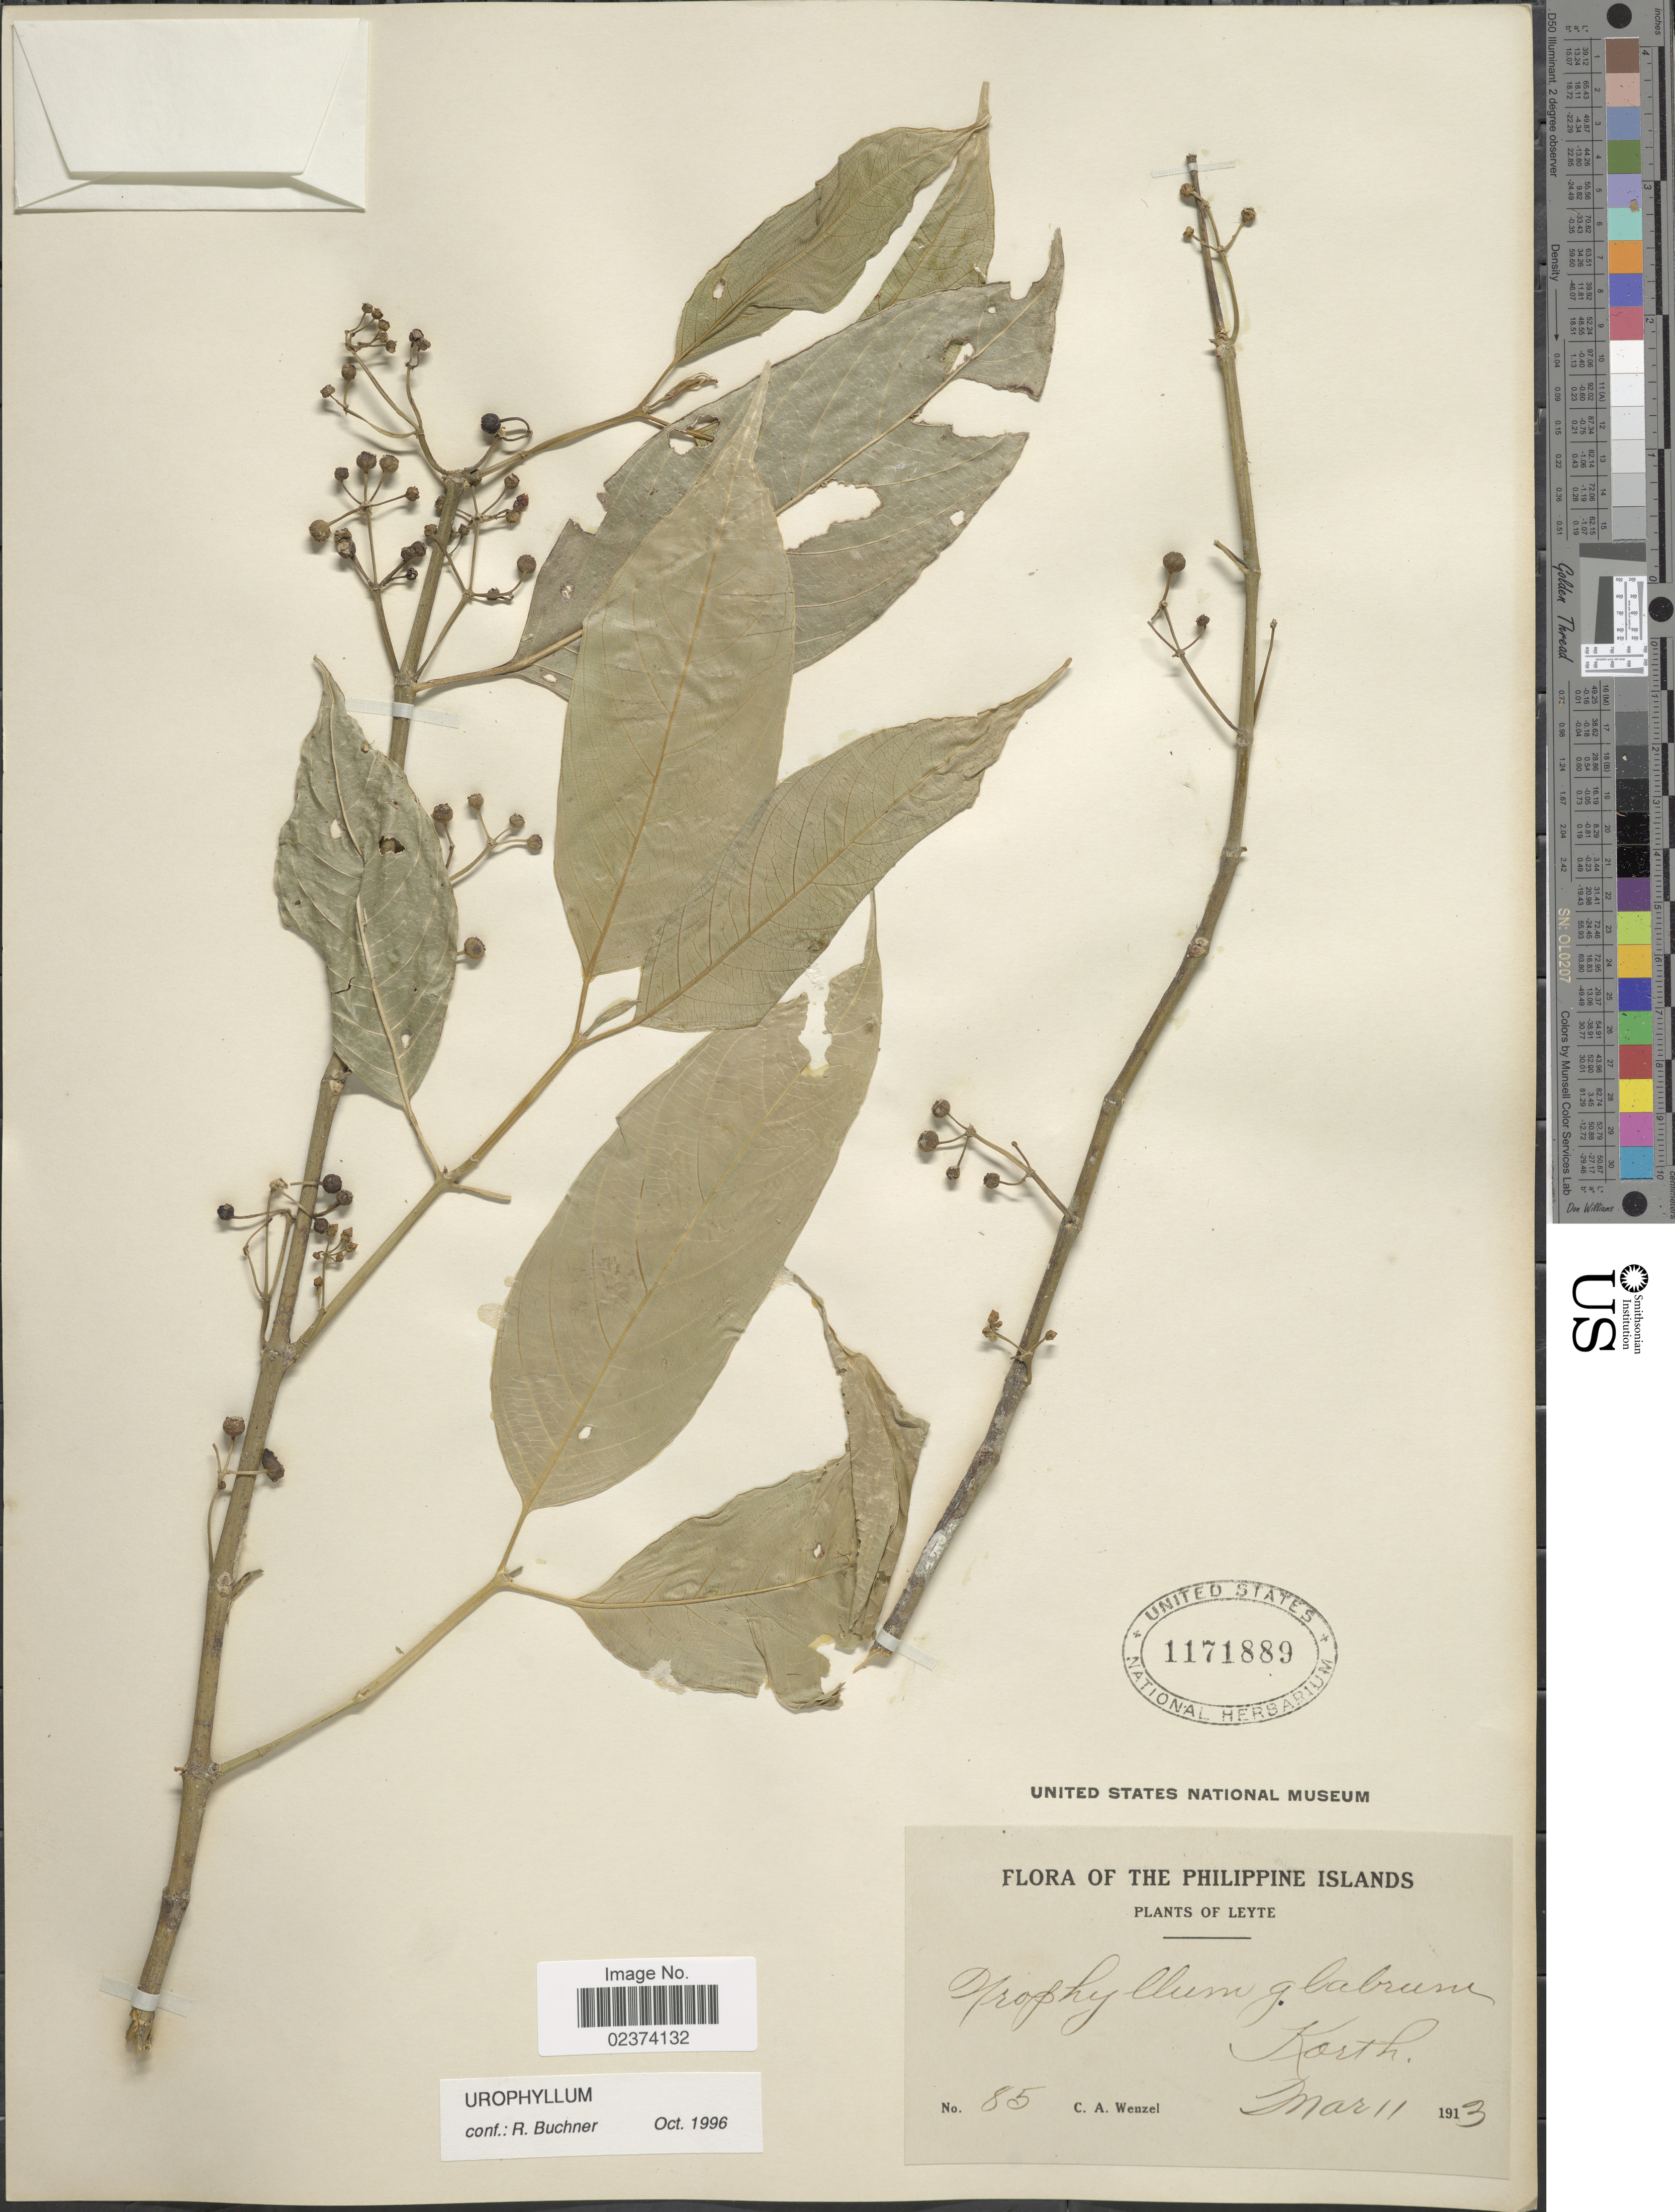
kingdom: Plantae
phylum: Tracheophyta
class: Magnoliopsida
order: Gentianales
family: Rubiaceae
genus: Urophyllum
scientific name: Urophyllum sp.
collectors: C. Wenzel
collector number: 85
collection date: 1913-03-11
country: Philippines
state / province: Eastern Visayas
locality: Leyte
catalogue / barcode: US 1171889